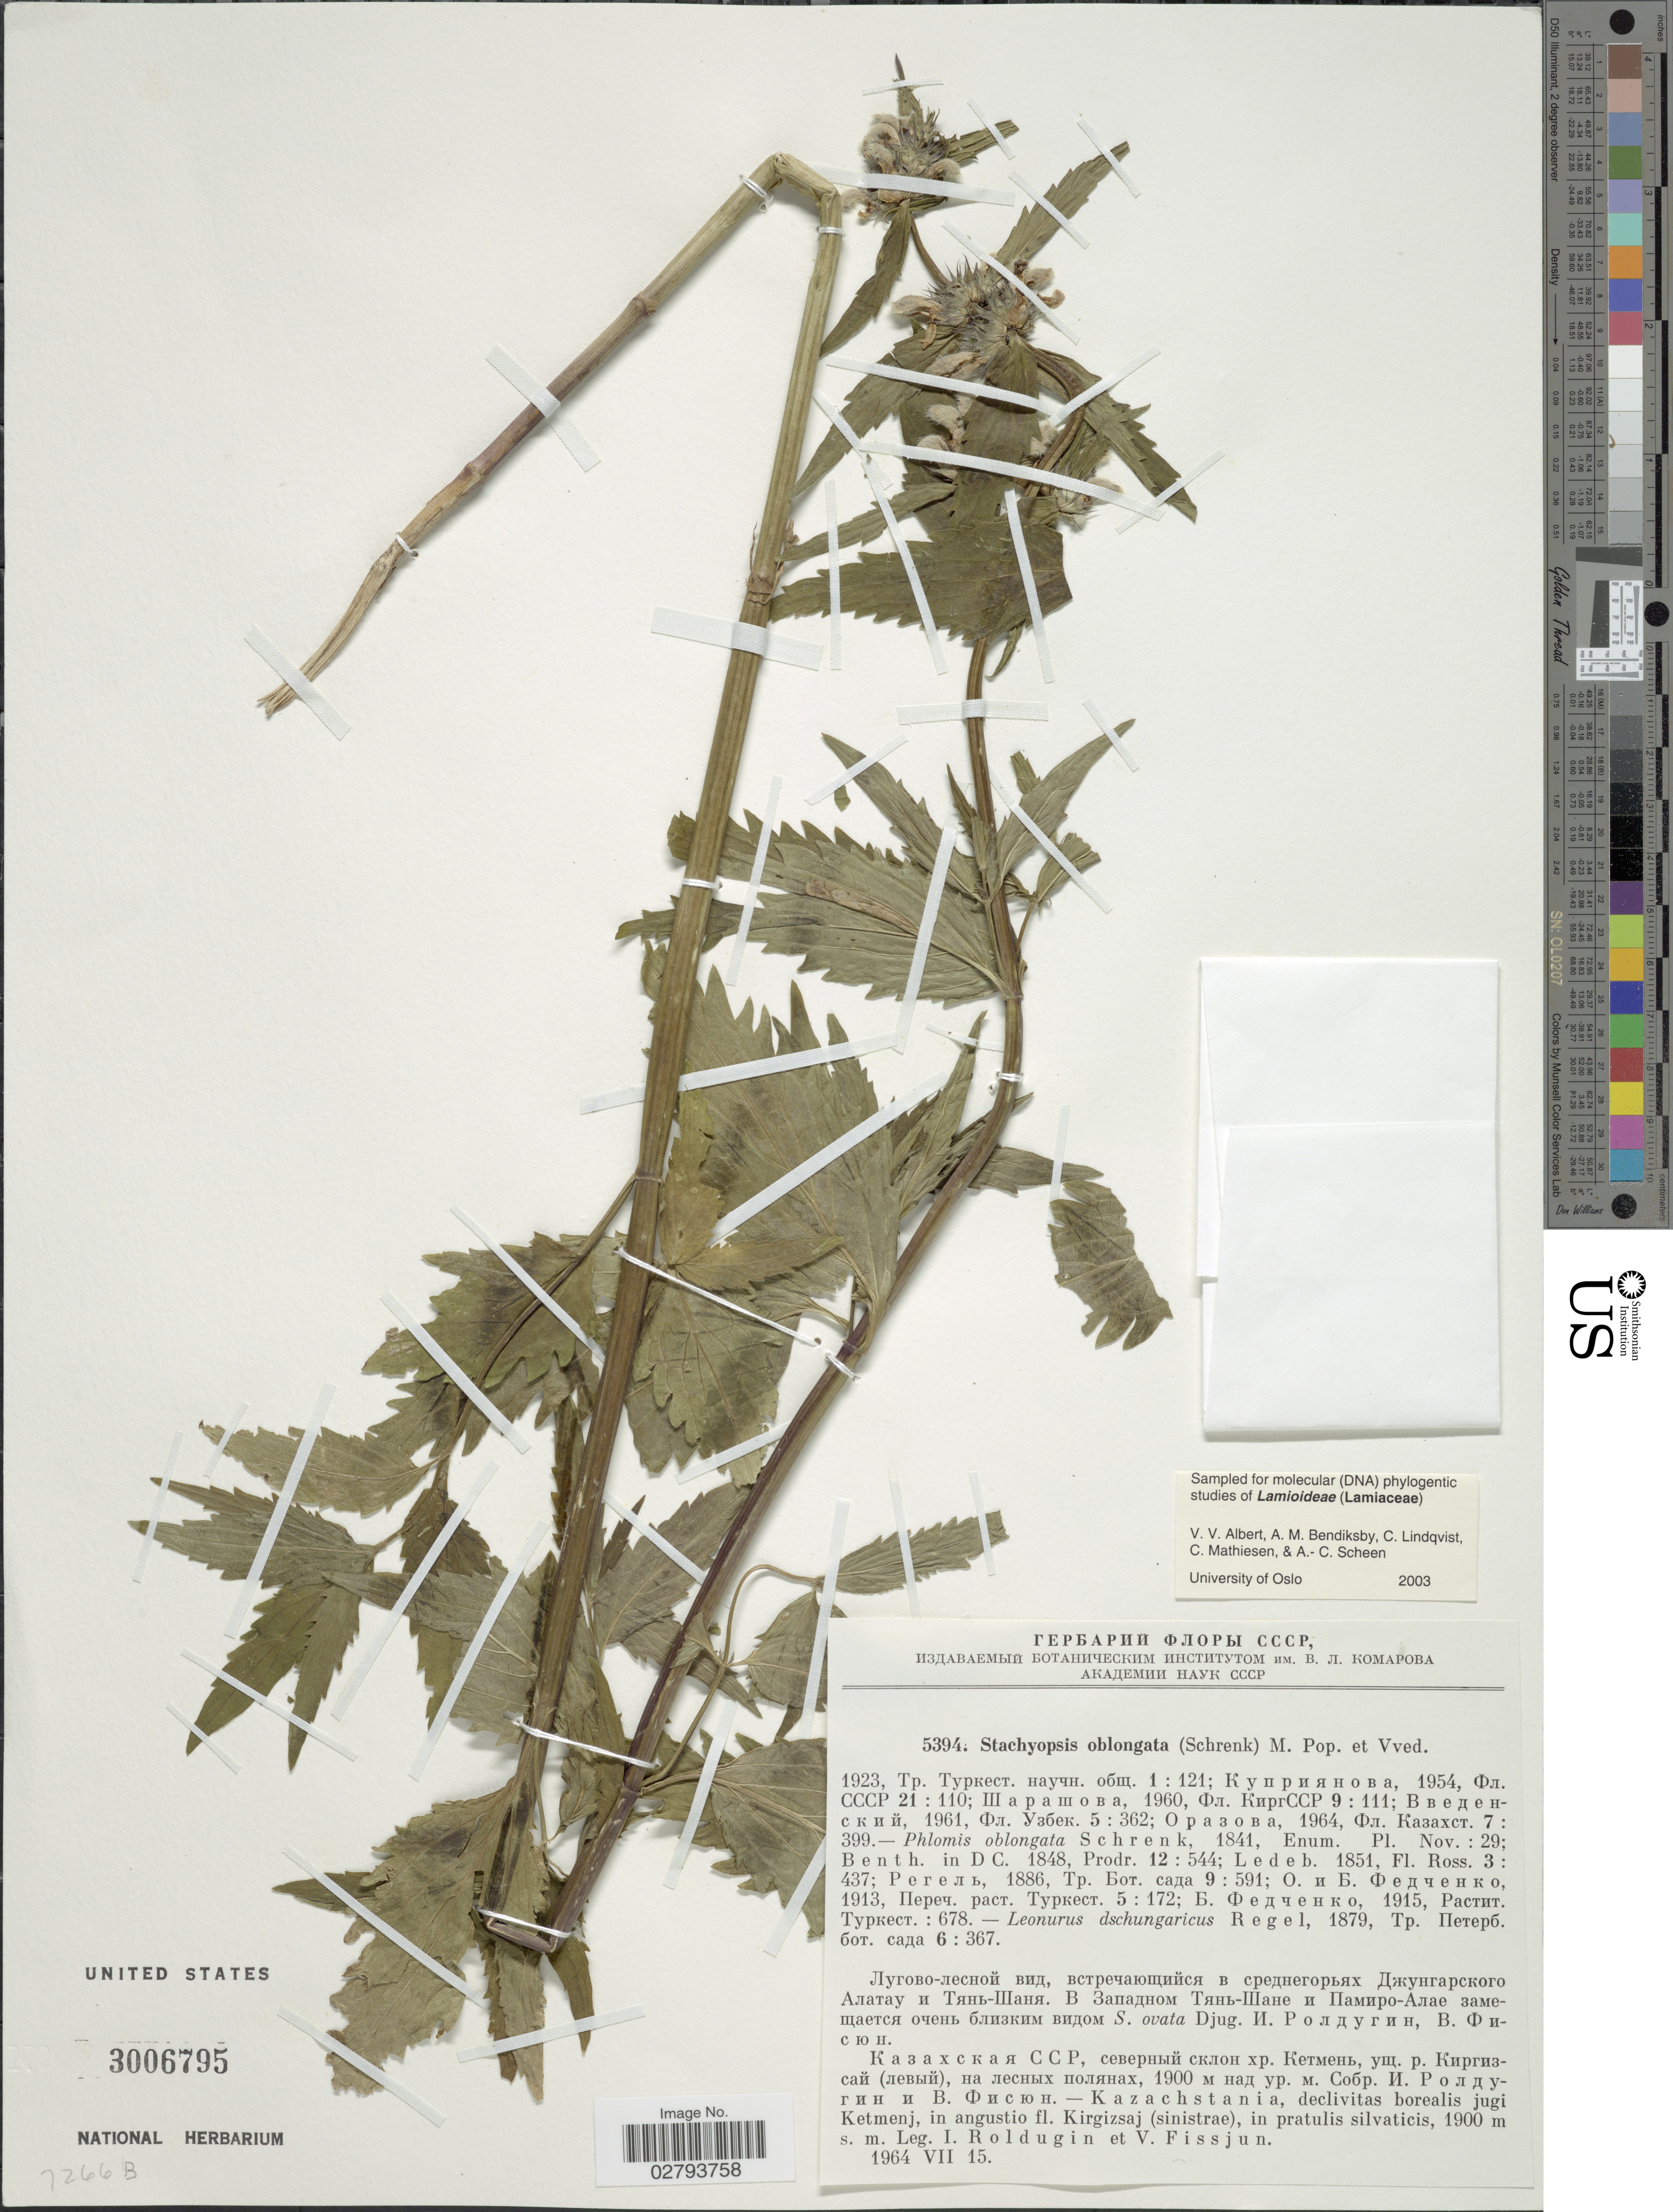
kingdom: Plantae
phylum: Tracheophyta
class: Magnoliopsida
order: Lamiales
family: Lamiaceae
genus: Stachyopsis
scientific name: Stachyopsis oblongata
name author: (Schrenk) Popov & Vved.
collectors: I. Roldugin & V. Fissjun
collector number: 5394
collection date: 1964-07-15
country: Kazakhstan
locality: Kazachstania, declivitas borealis jugi Ketmenj, in angustio fl. Kirgizsaj (sinistrae).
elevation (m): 1900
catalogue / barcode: US 3006795